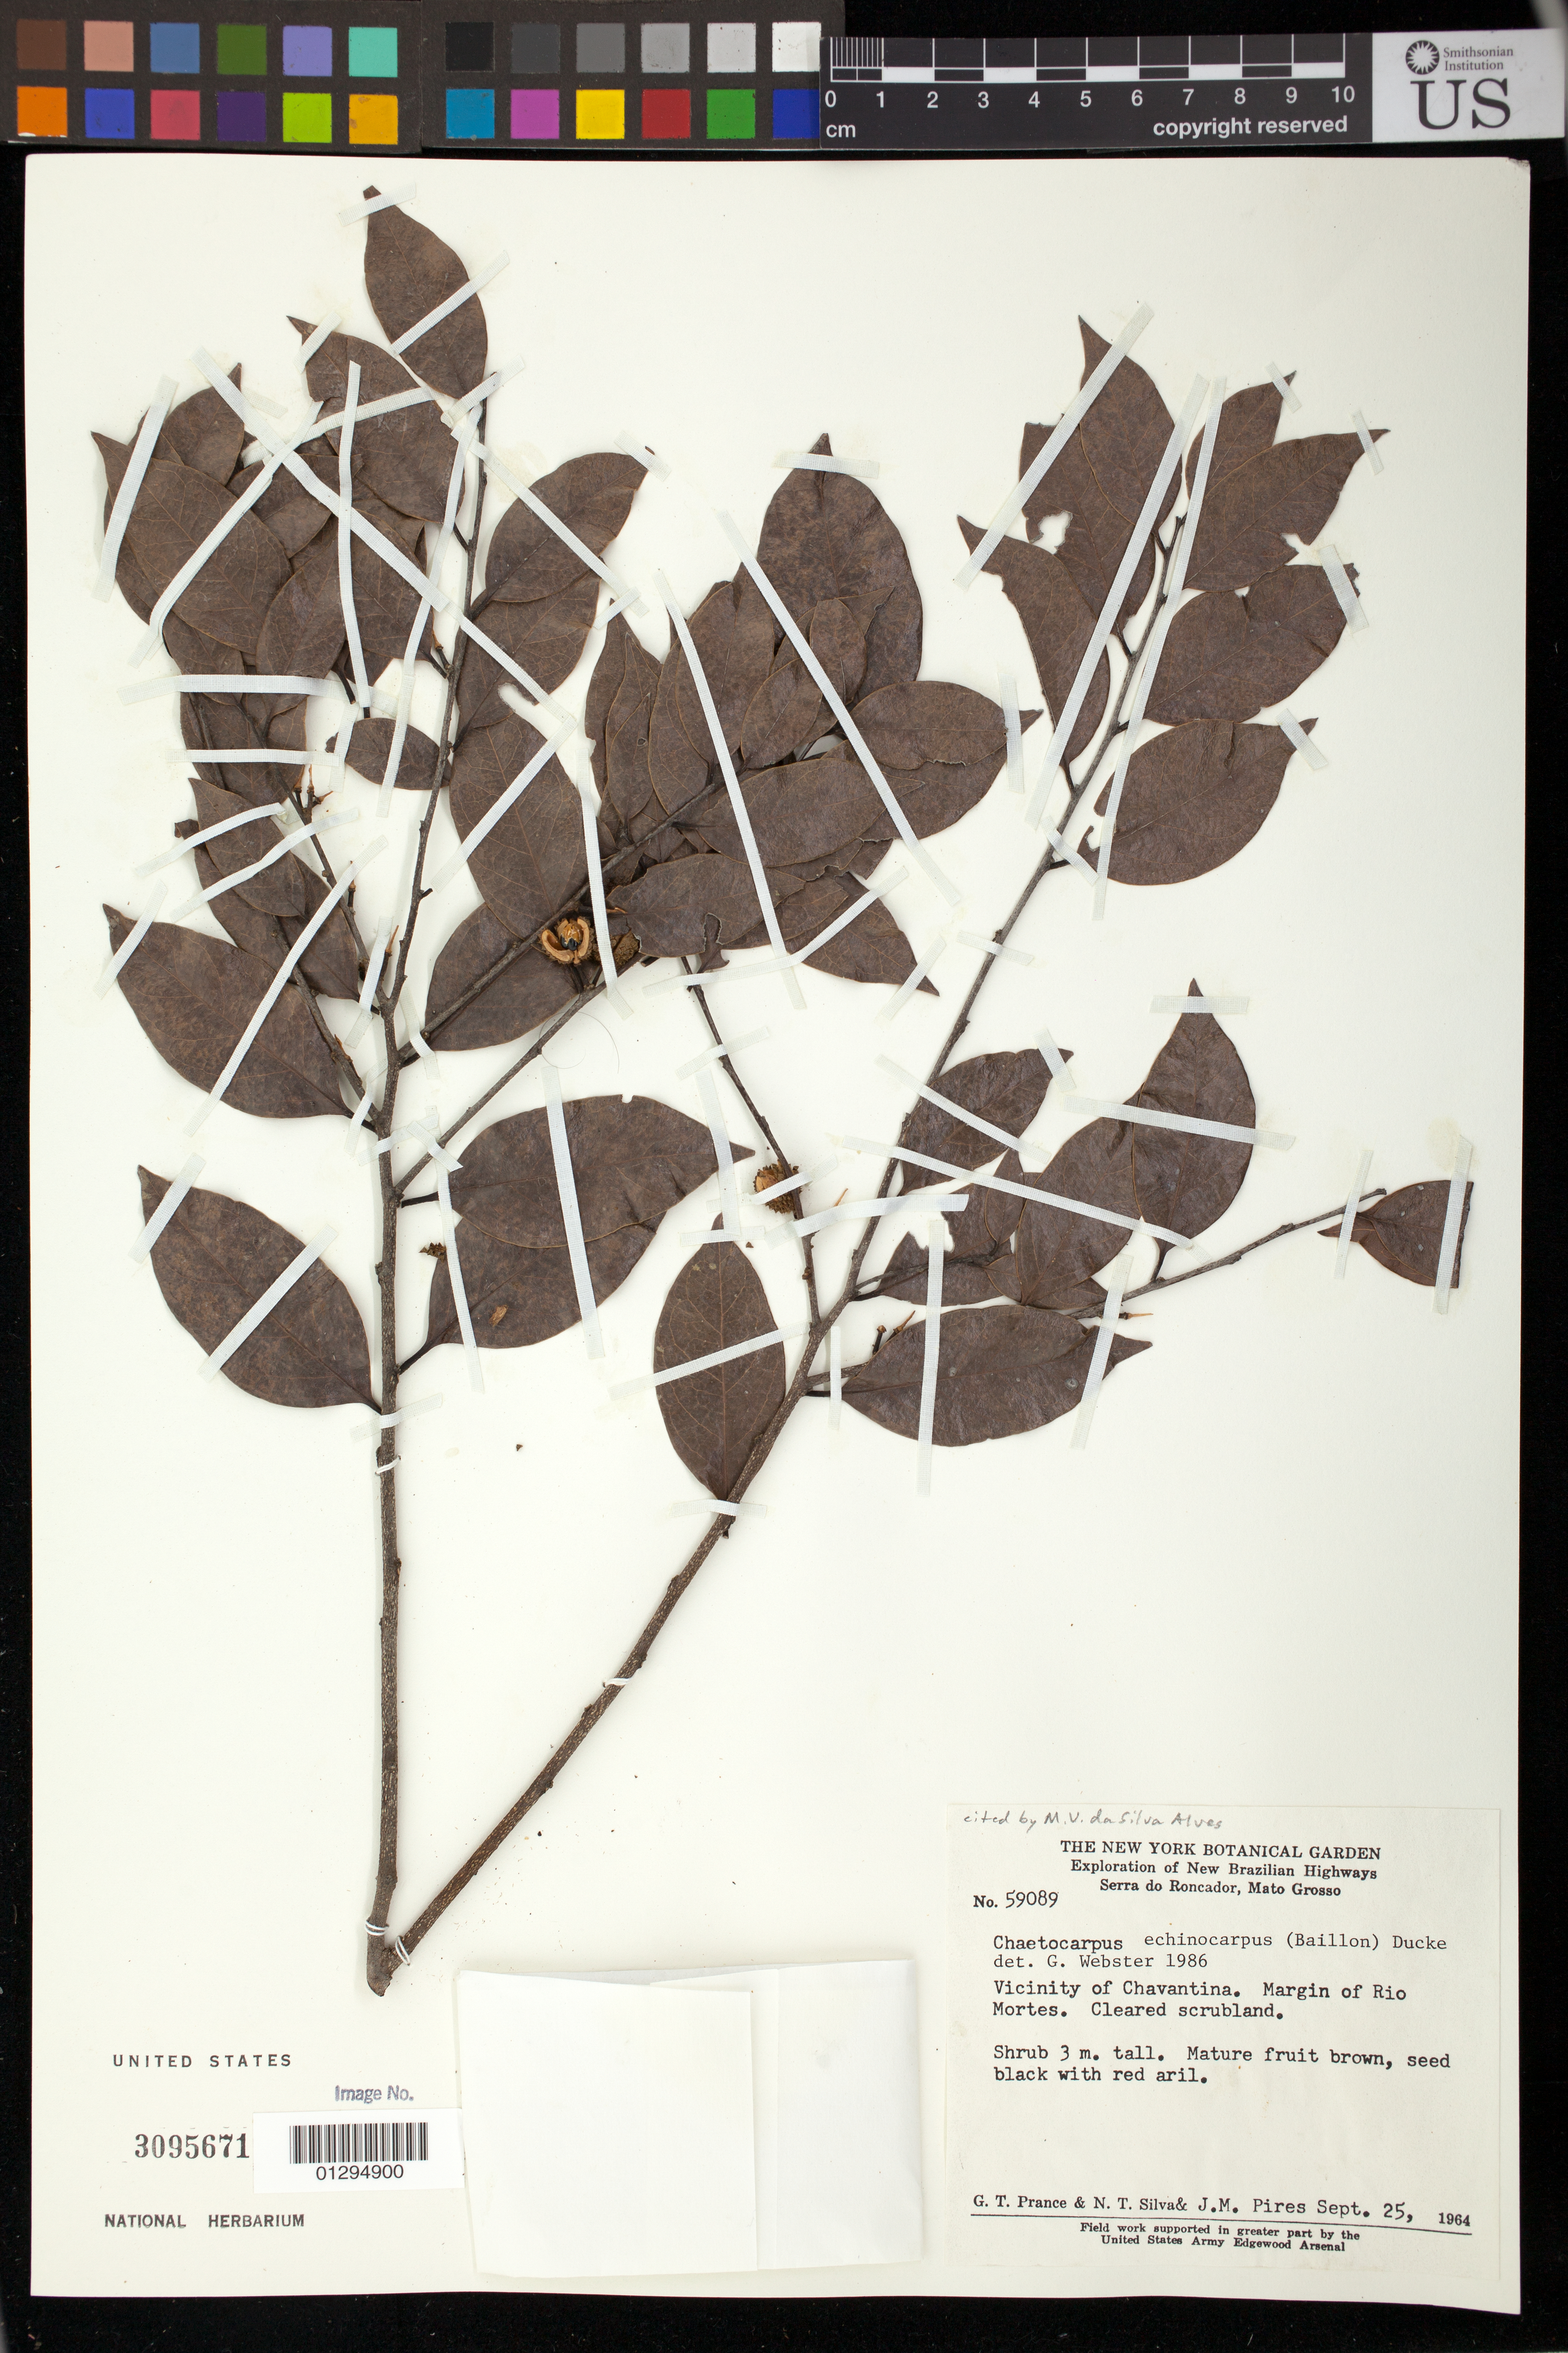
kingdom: Plantae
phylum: Tracheophyta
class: Magnoliopsida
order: Malpighiales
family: Peraceae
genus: Chaetocarpus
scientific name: Chaetocarpus echinocarpus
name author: (Baill.) Ducke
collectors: G. T. Prance, N. T. Silva & J. M. Pires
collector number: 59089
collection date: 1964-09-25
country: Brazil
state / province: Mato Grosso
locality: Serra do Roncador. Vicinity of Chavantina. Margin of Rio Mortes.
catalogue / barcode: US 3095671